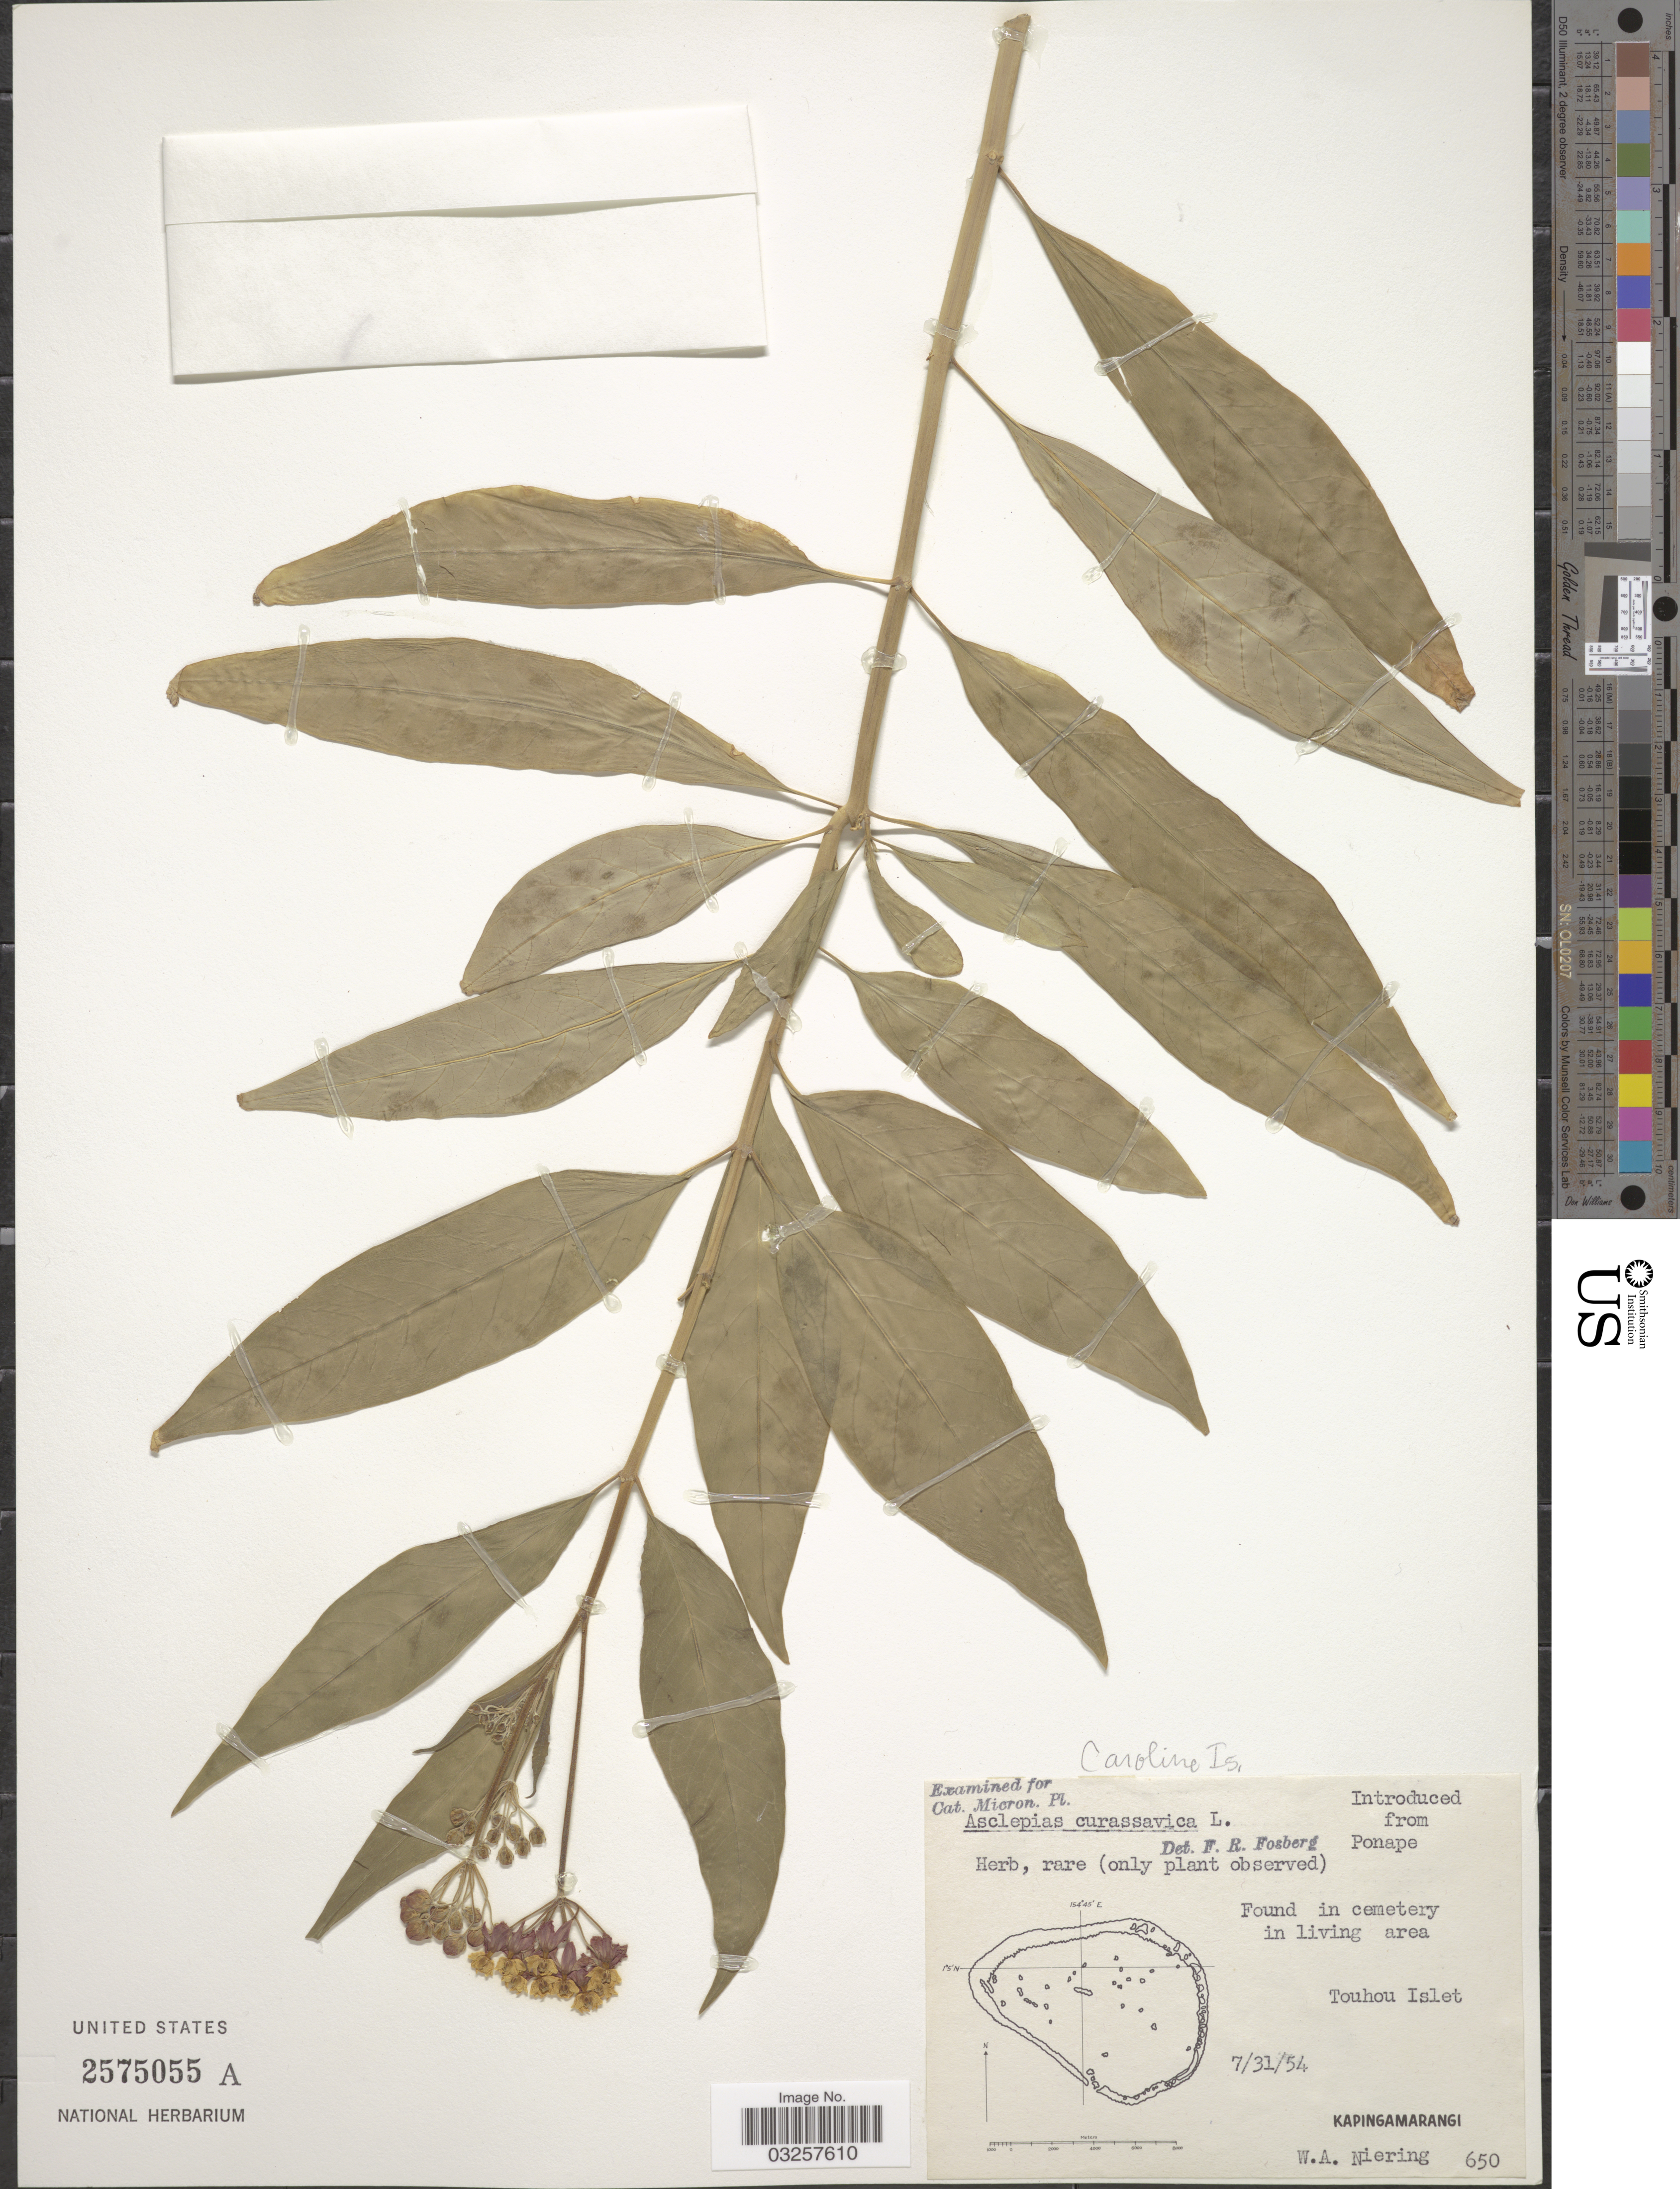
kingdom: Plantae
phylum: Tracheophyta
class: Magnoliopsida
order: Gentianales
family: Apocynaceae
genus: Asclepias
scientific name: Asclepias curassavica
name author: L.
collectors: W. Niering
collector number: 650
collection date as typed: Transcribed d/m/y: 31/7/54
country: Micronesia, Federated States of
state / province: Pohnpei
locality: Ponape. Touhou Islet. Kapingamarangi.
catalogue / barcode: US 2575055A